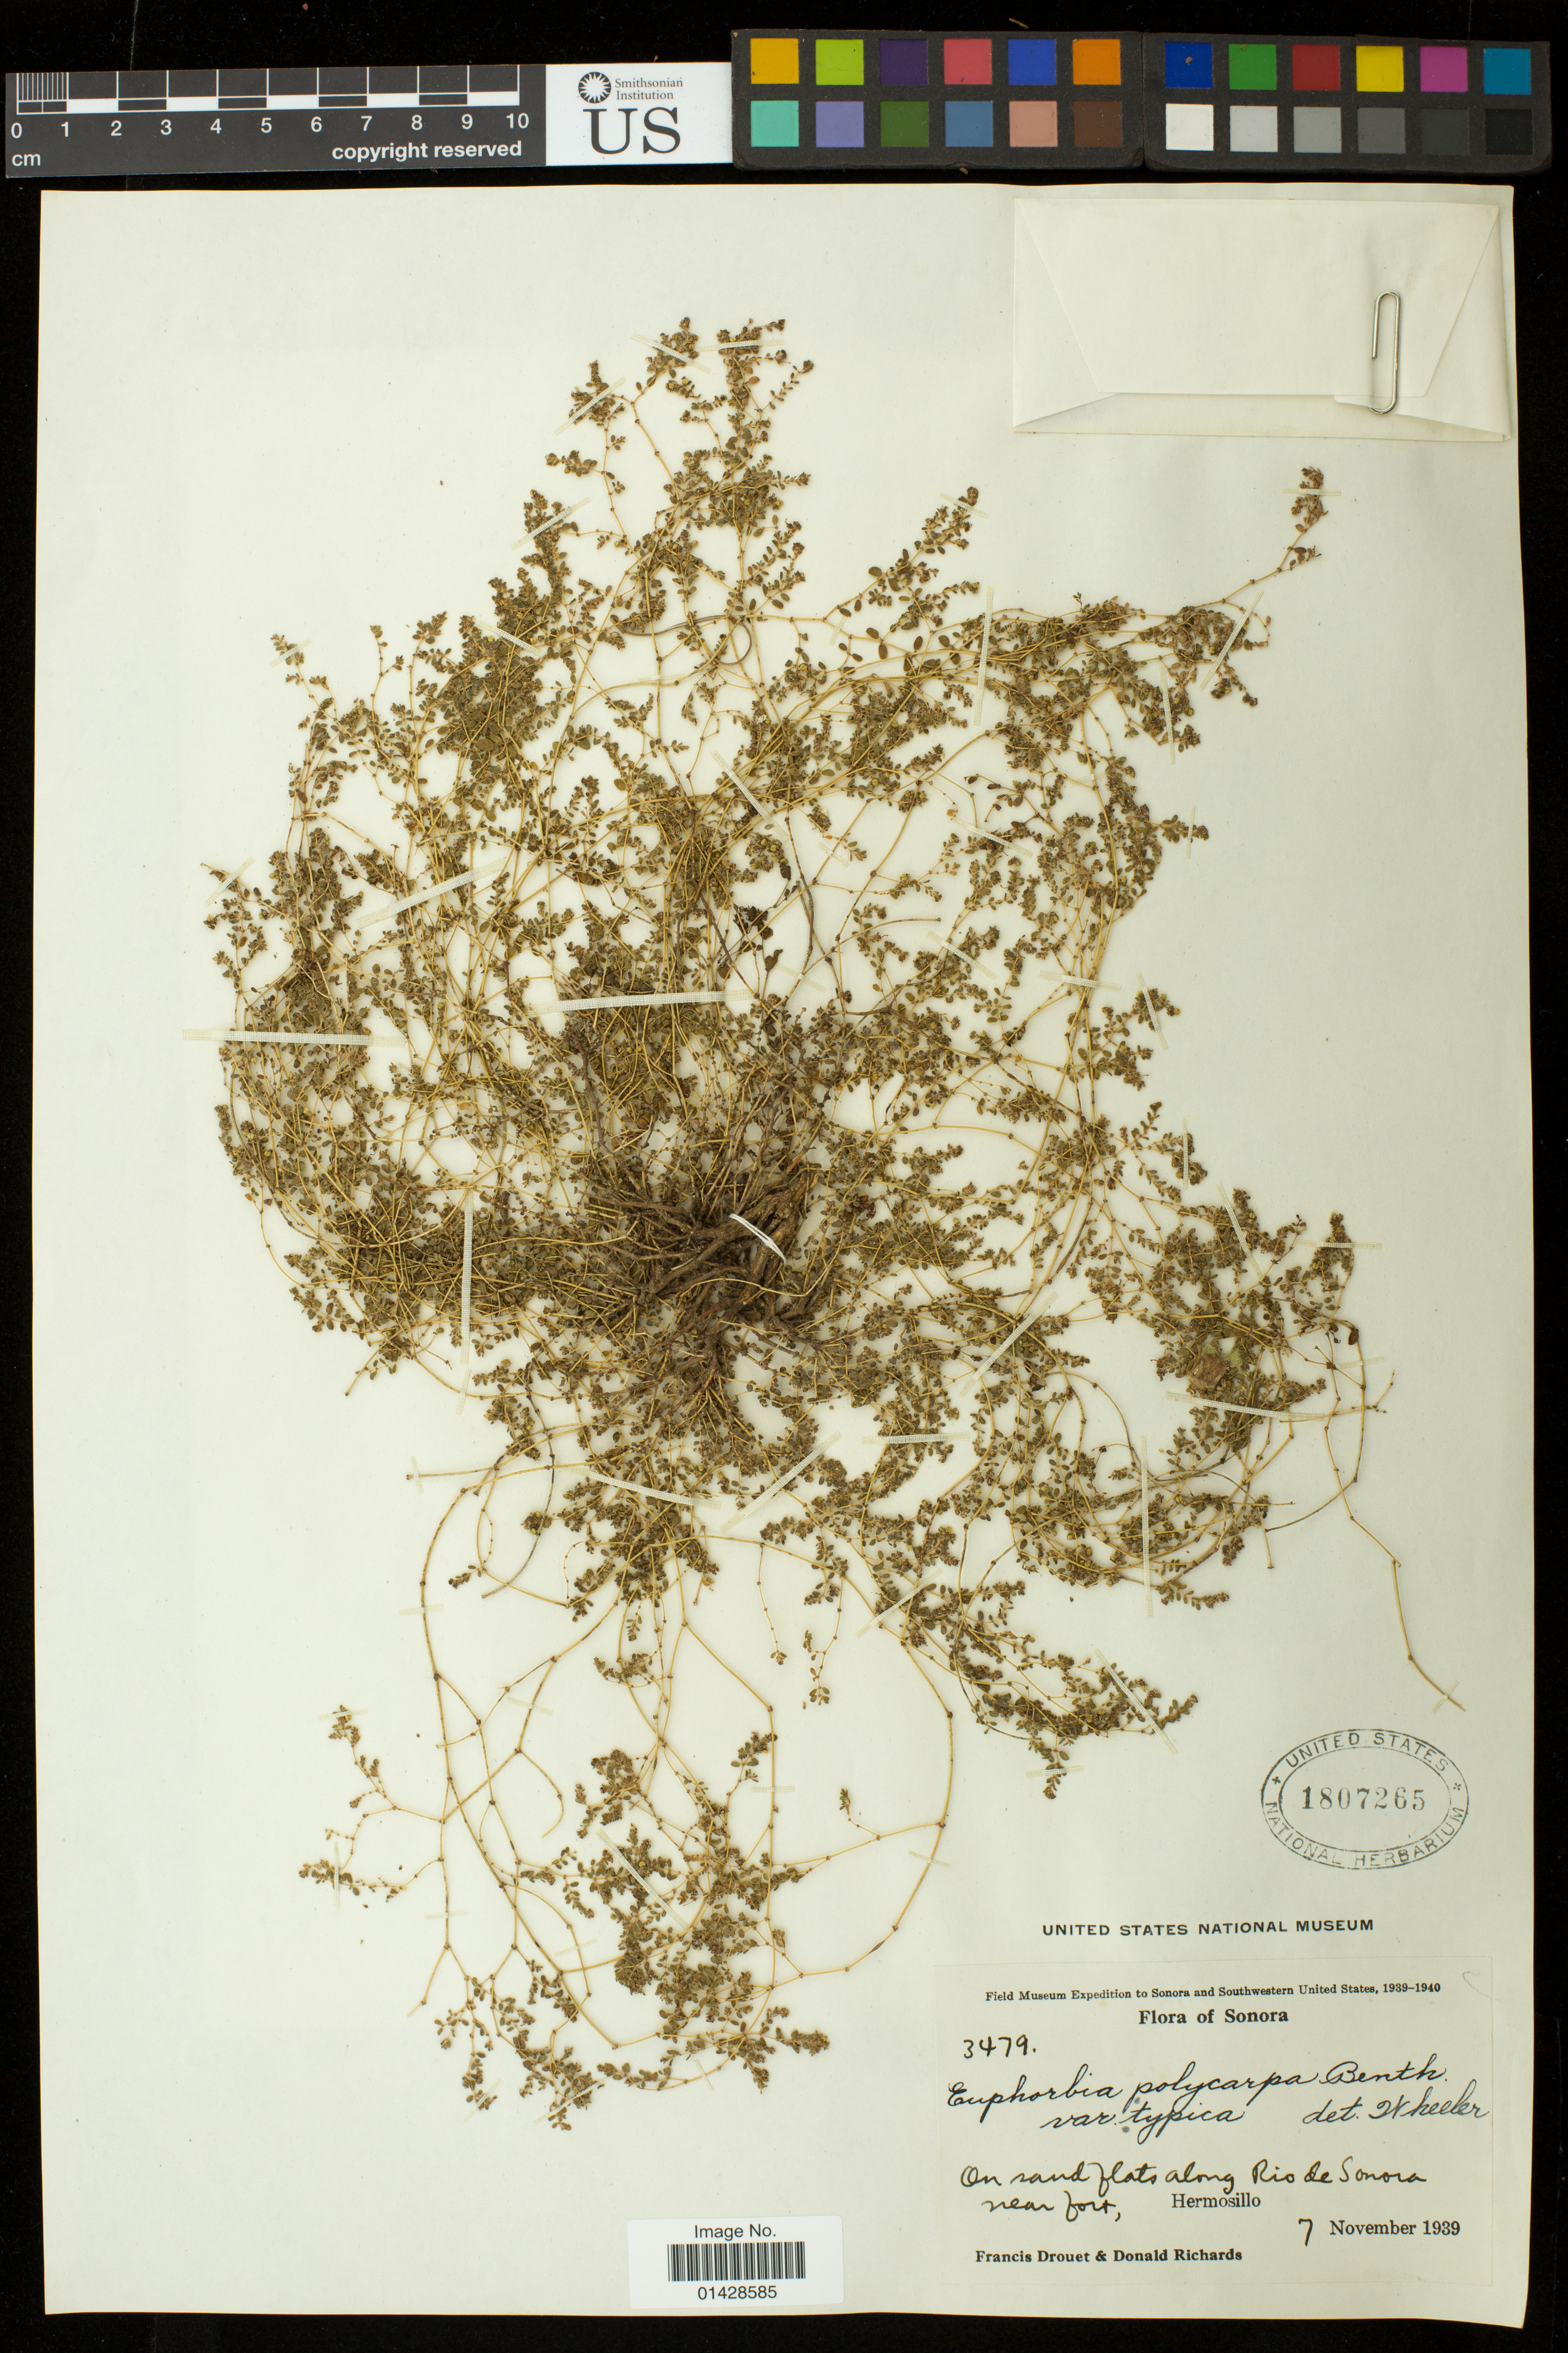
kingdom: Plantae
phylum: Tracheophyta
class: Magnoliopsida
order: Malpighiales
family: Euphorbiaceae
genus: Euphorbia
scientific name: Euphorbia polycarpa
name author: Benth.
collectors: F. E. Drouet & D. Richards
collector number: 3479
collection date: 1939-11-07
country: Mexico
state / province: Sonora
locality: On sand flats along Rio de Sonora near fort, Hermosillo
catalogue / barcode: US 1807265